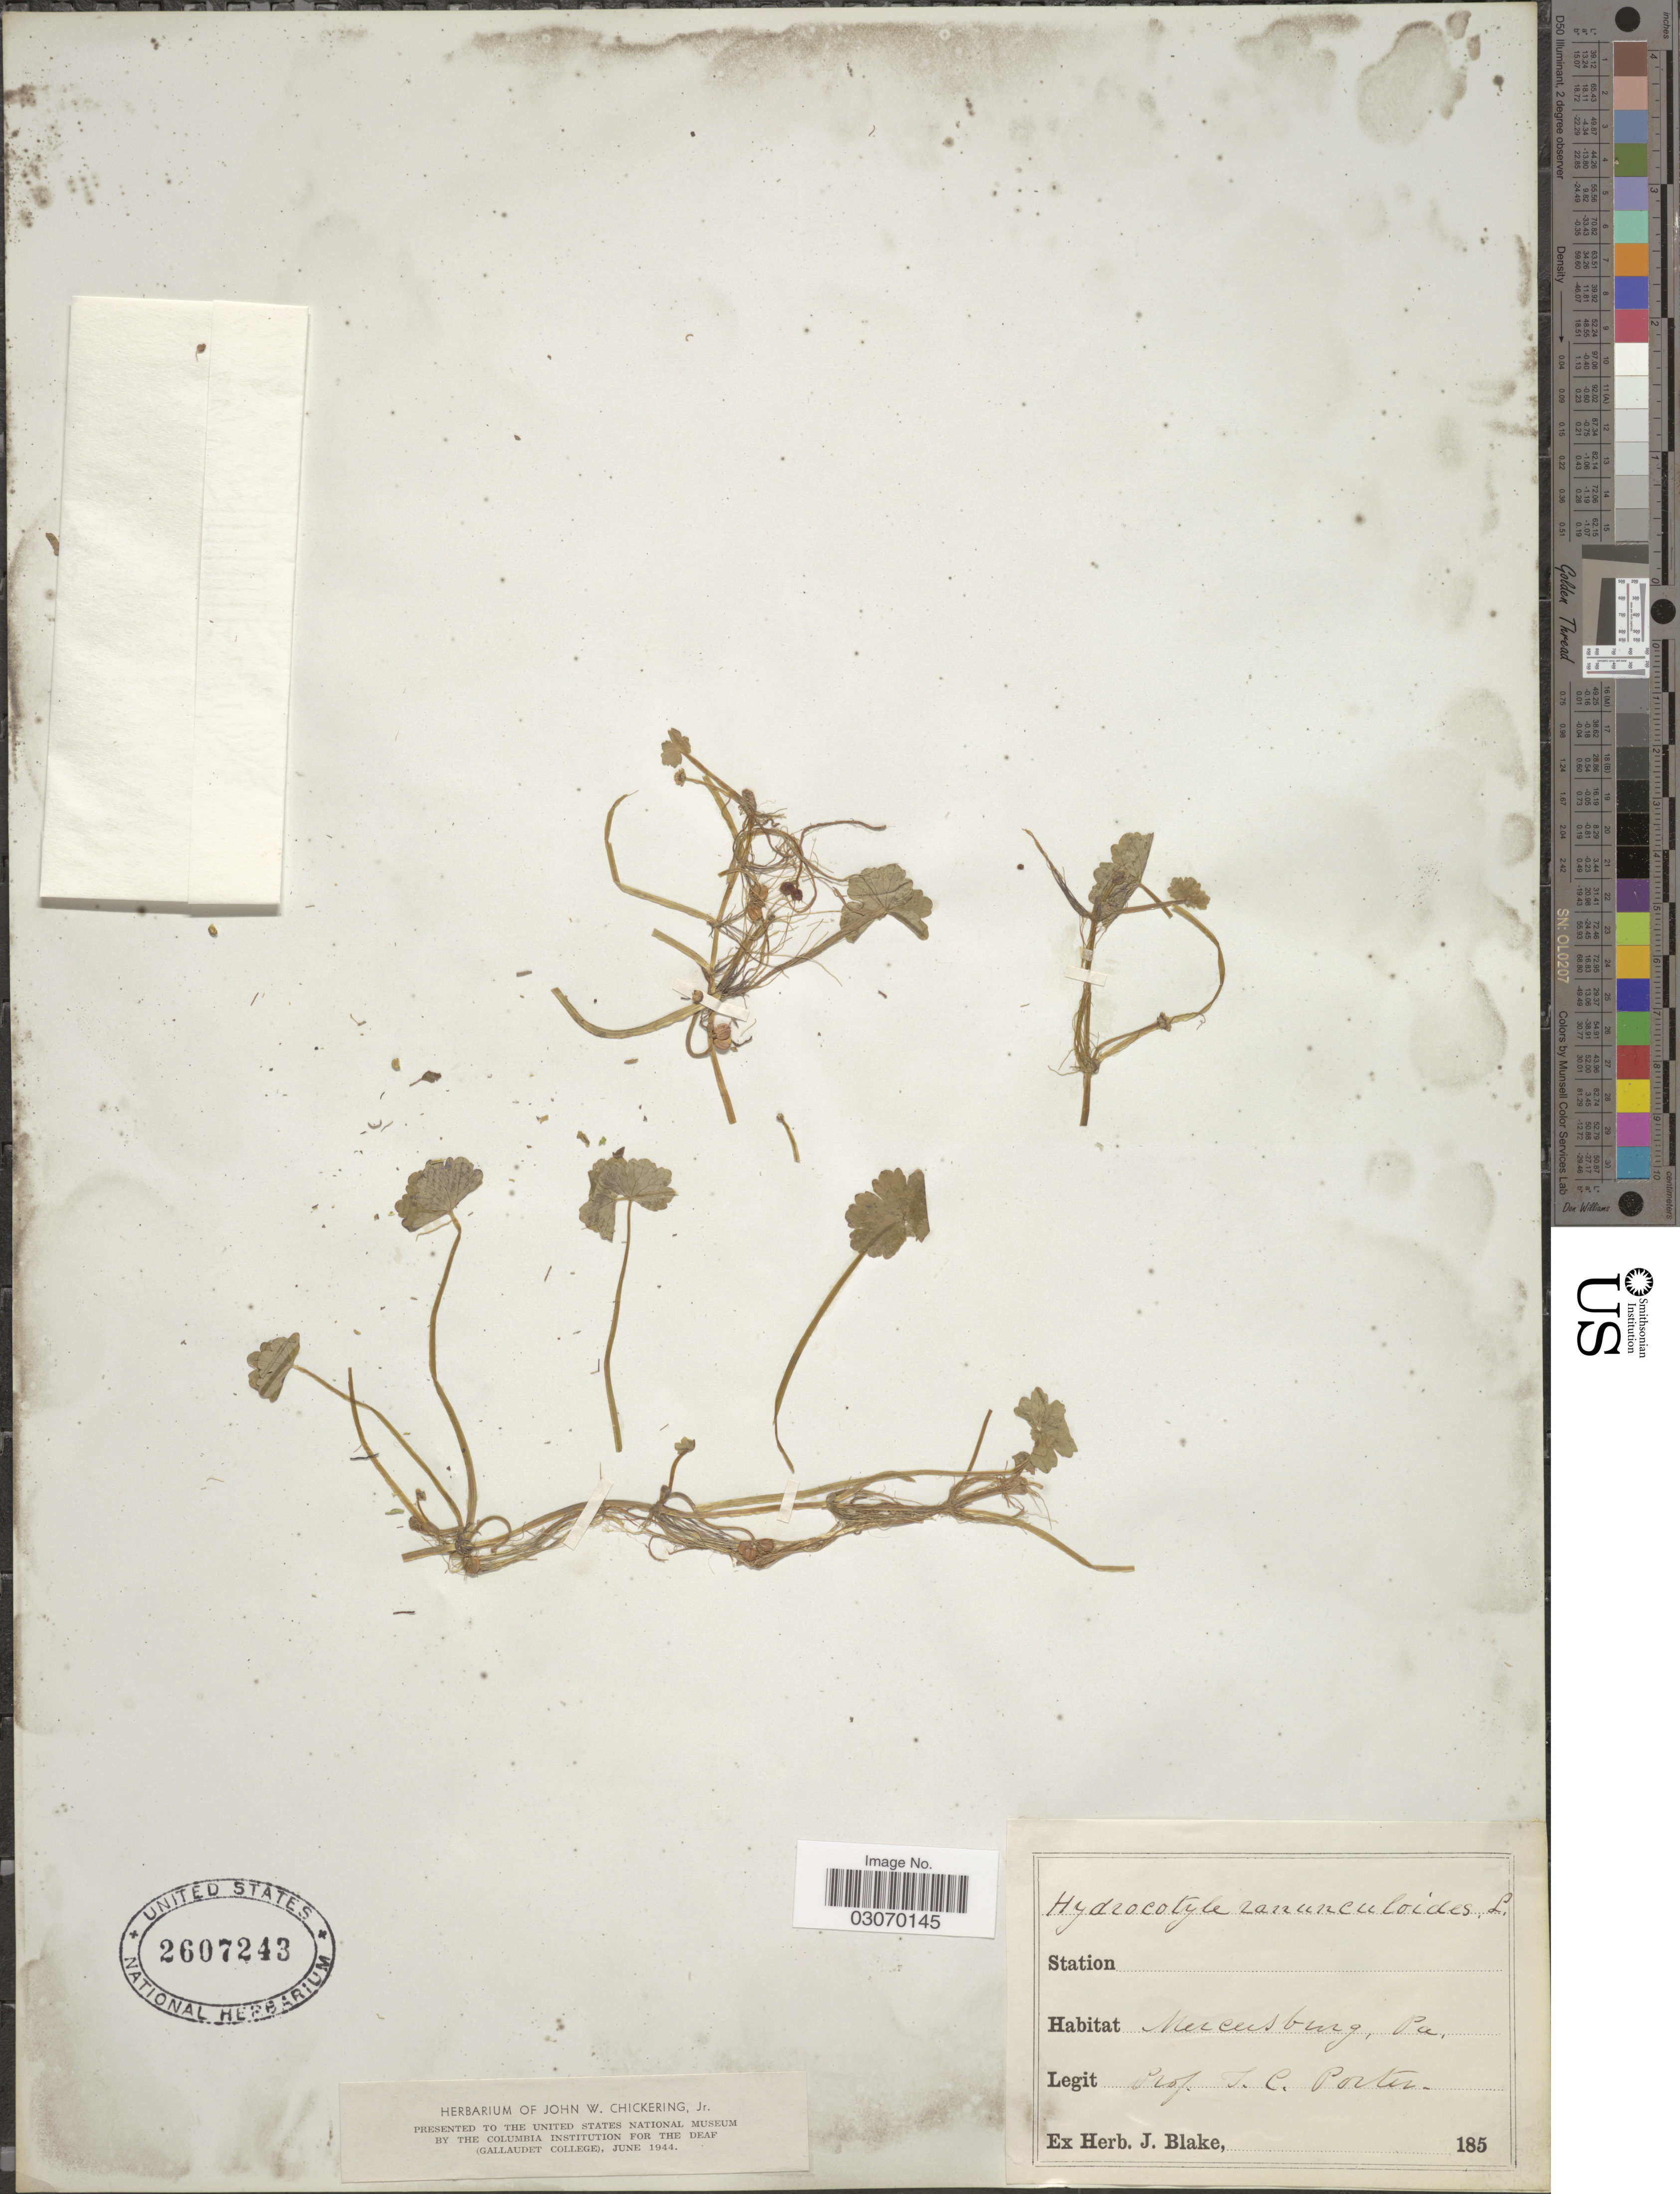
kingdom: Plantae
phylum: Tracheophyta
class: Magnoliopsida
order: Apiales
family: Araliaceae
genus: Hydrocotyle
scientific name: Hydrocotyle ranunculoides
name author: L. f.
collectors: T. Porter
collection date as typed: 185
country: United States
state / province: Pennsylvania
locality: Mercersburg.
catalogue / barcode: US 2607243